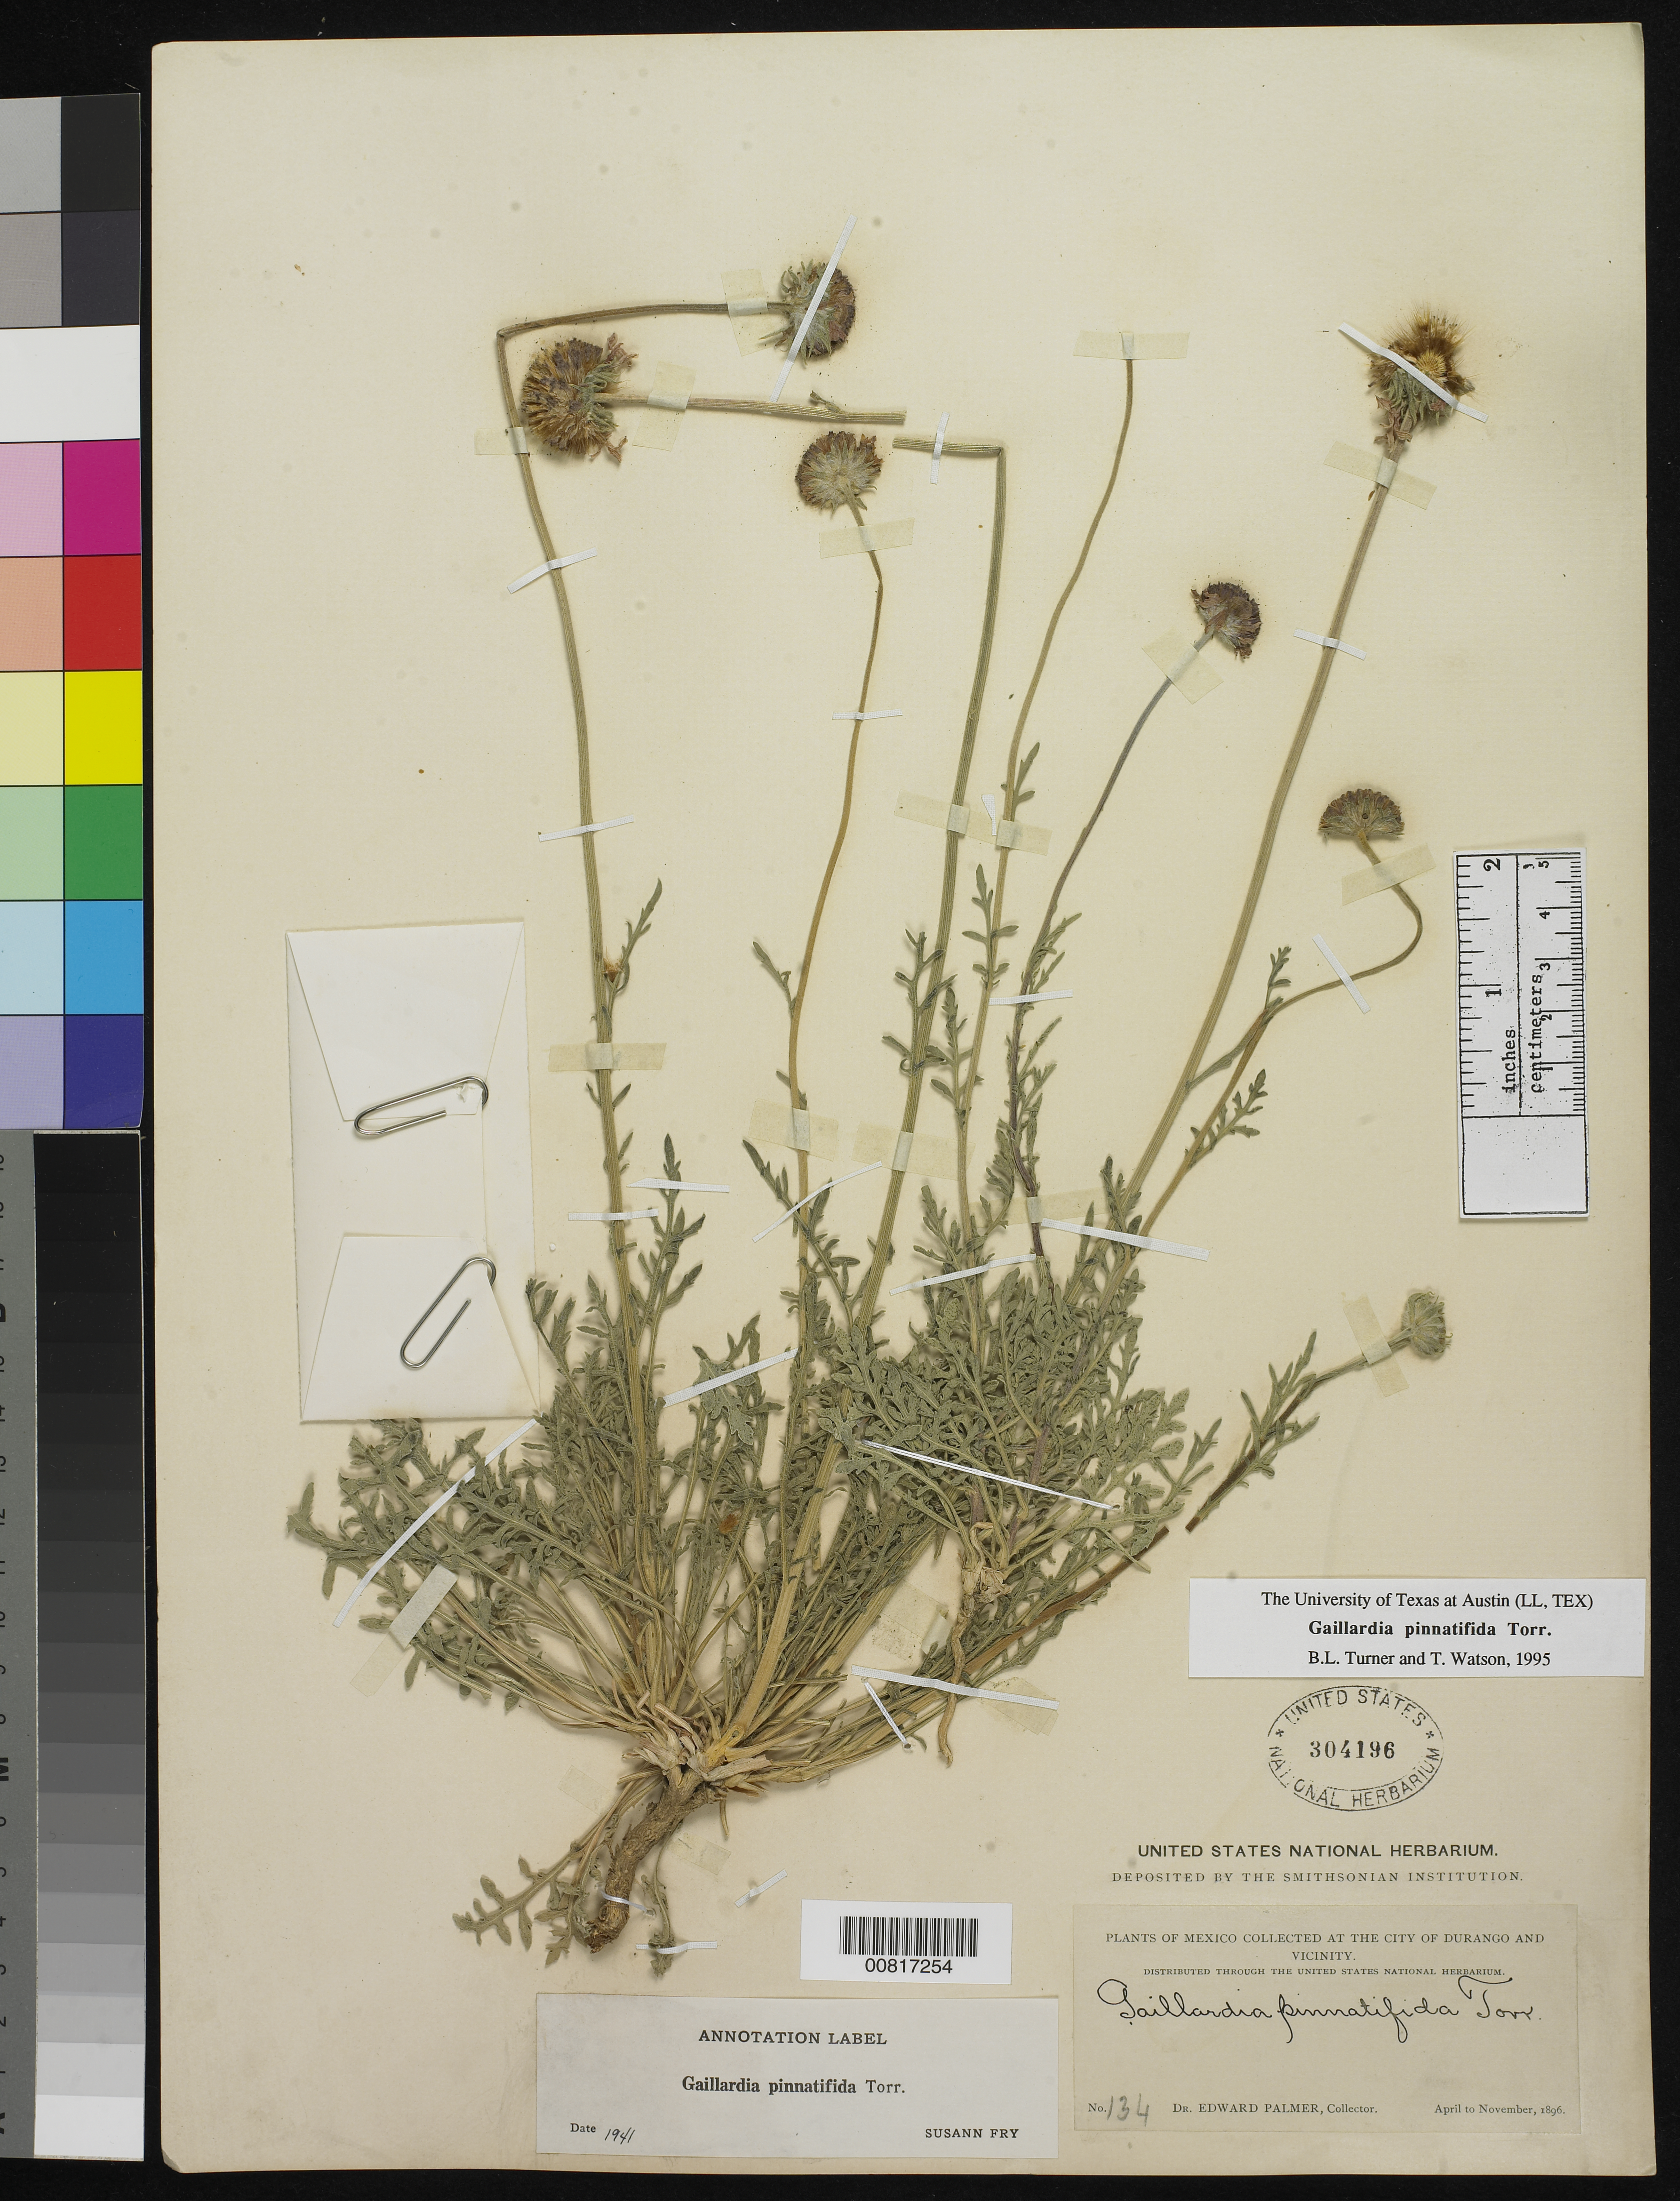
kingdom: Plantae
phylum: Tracheophyta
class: Magnoliopsida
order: Asterales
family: Asteraceae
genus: Gaillardia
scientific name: Gaillardia pinnatifida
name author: Torr.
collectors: E. Palmer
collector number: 134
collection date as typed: Apr 1896 to -- Nov 1896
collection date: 1896-04/1896-11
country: Mexico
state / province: Durango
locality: City of Durango and vicinity.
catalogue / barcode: US 304196